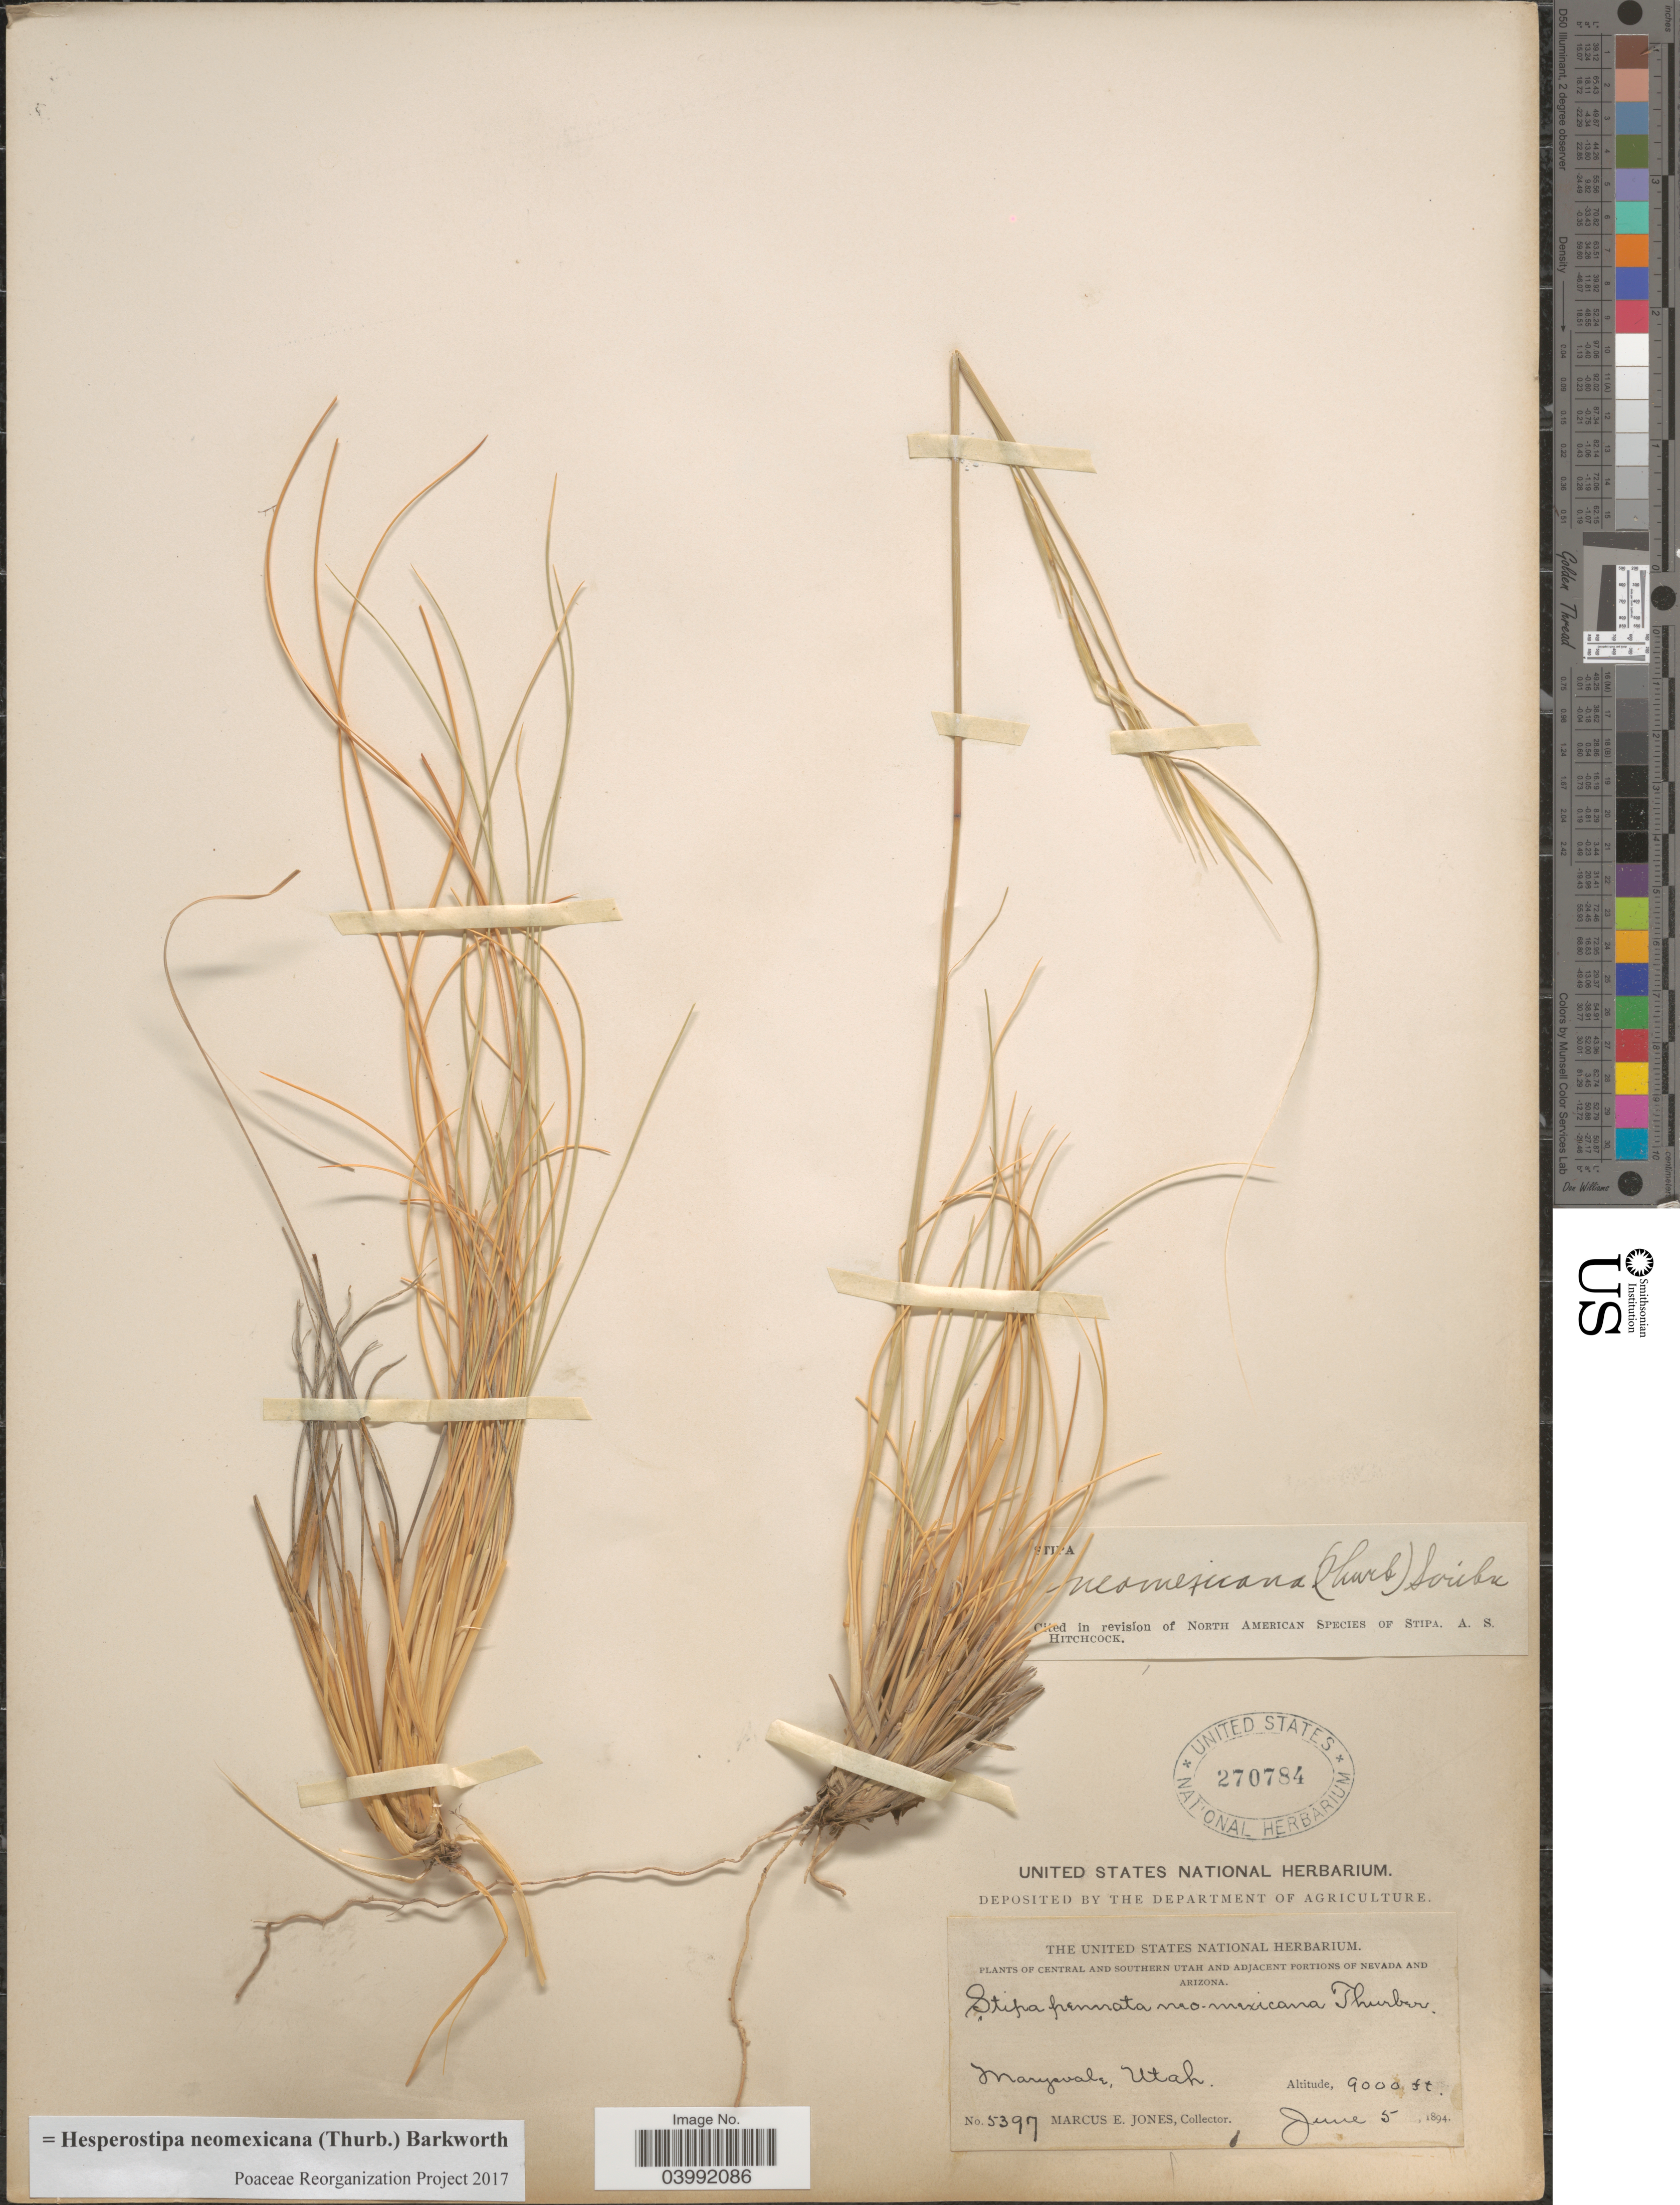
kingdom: Plantae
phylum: Tracheophyta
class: Liliopsida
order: Poales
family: Poaceae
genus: Hesperostipa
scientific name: Hesperostipa neomexicana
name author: (Thurb.) Barkworth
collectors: M. E. Jones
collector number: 5397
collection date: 1894-06-05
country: United States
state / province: Utah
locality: Central and Southern Utah. Marysvale.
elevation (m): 2743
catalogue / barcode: US 270784